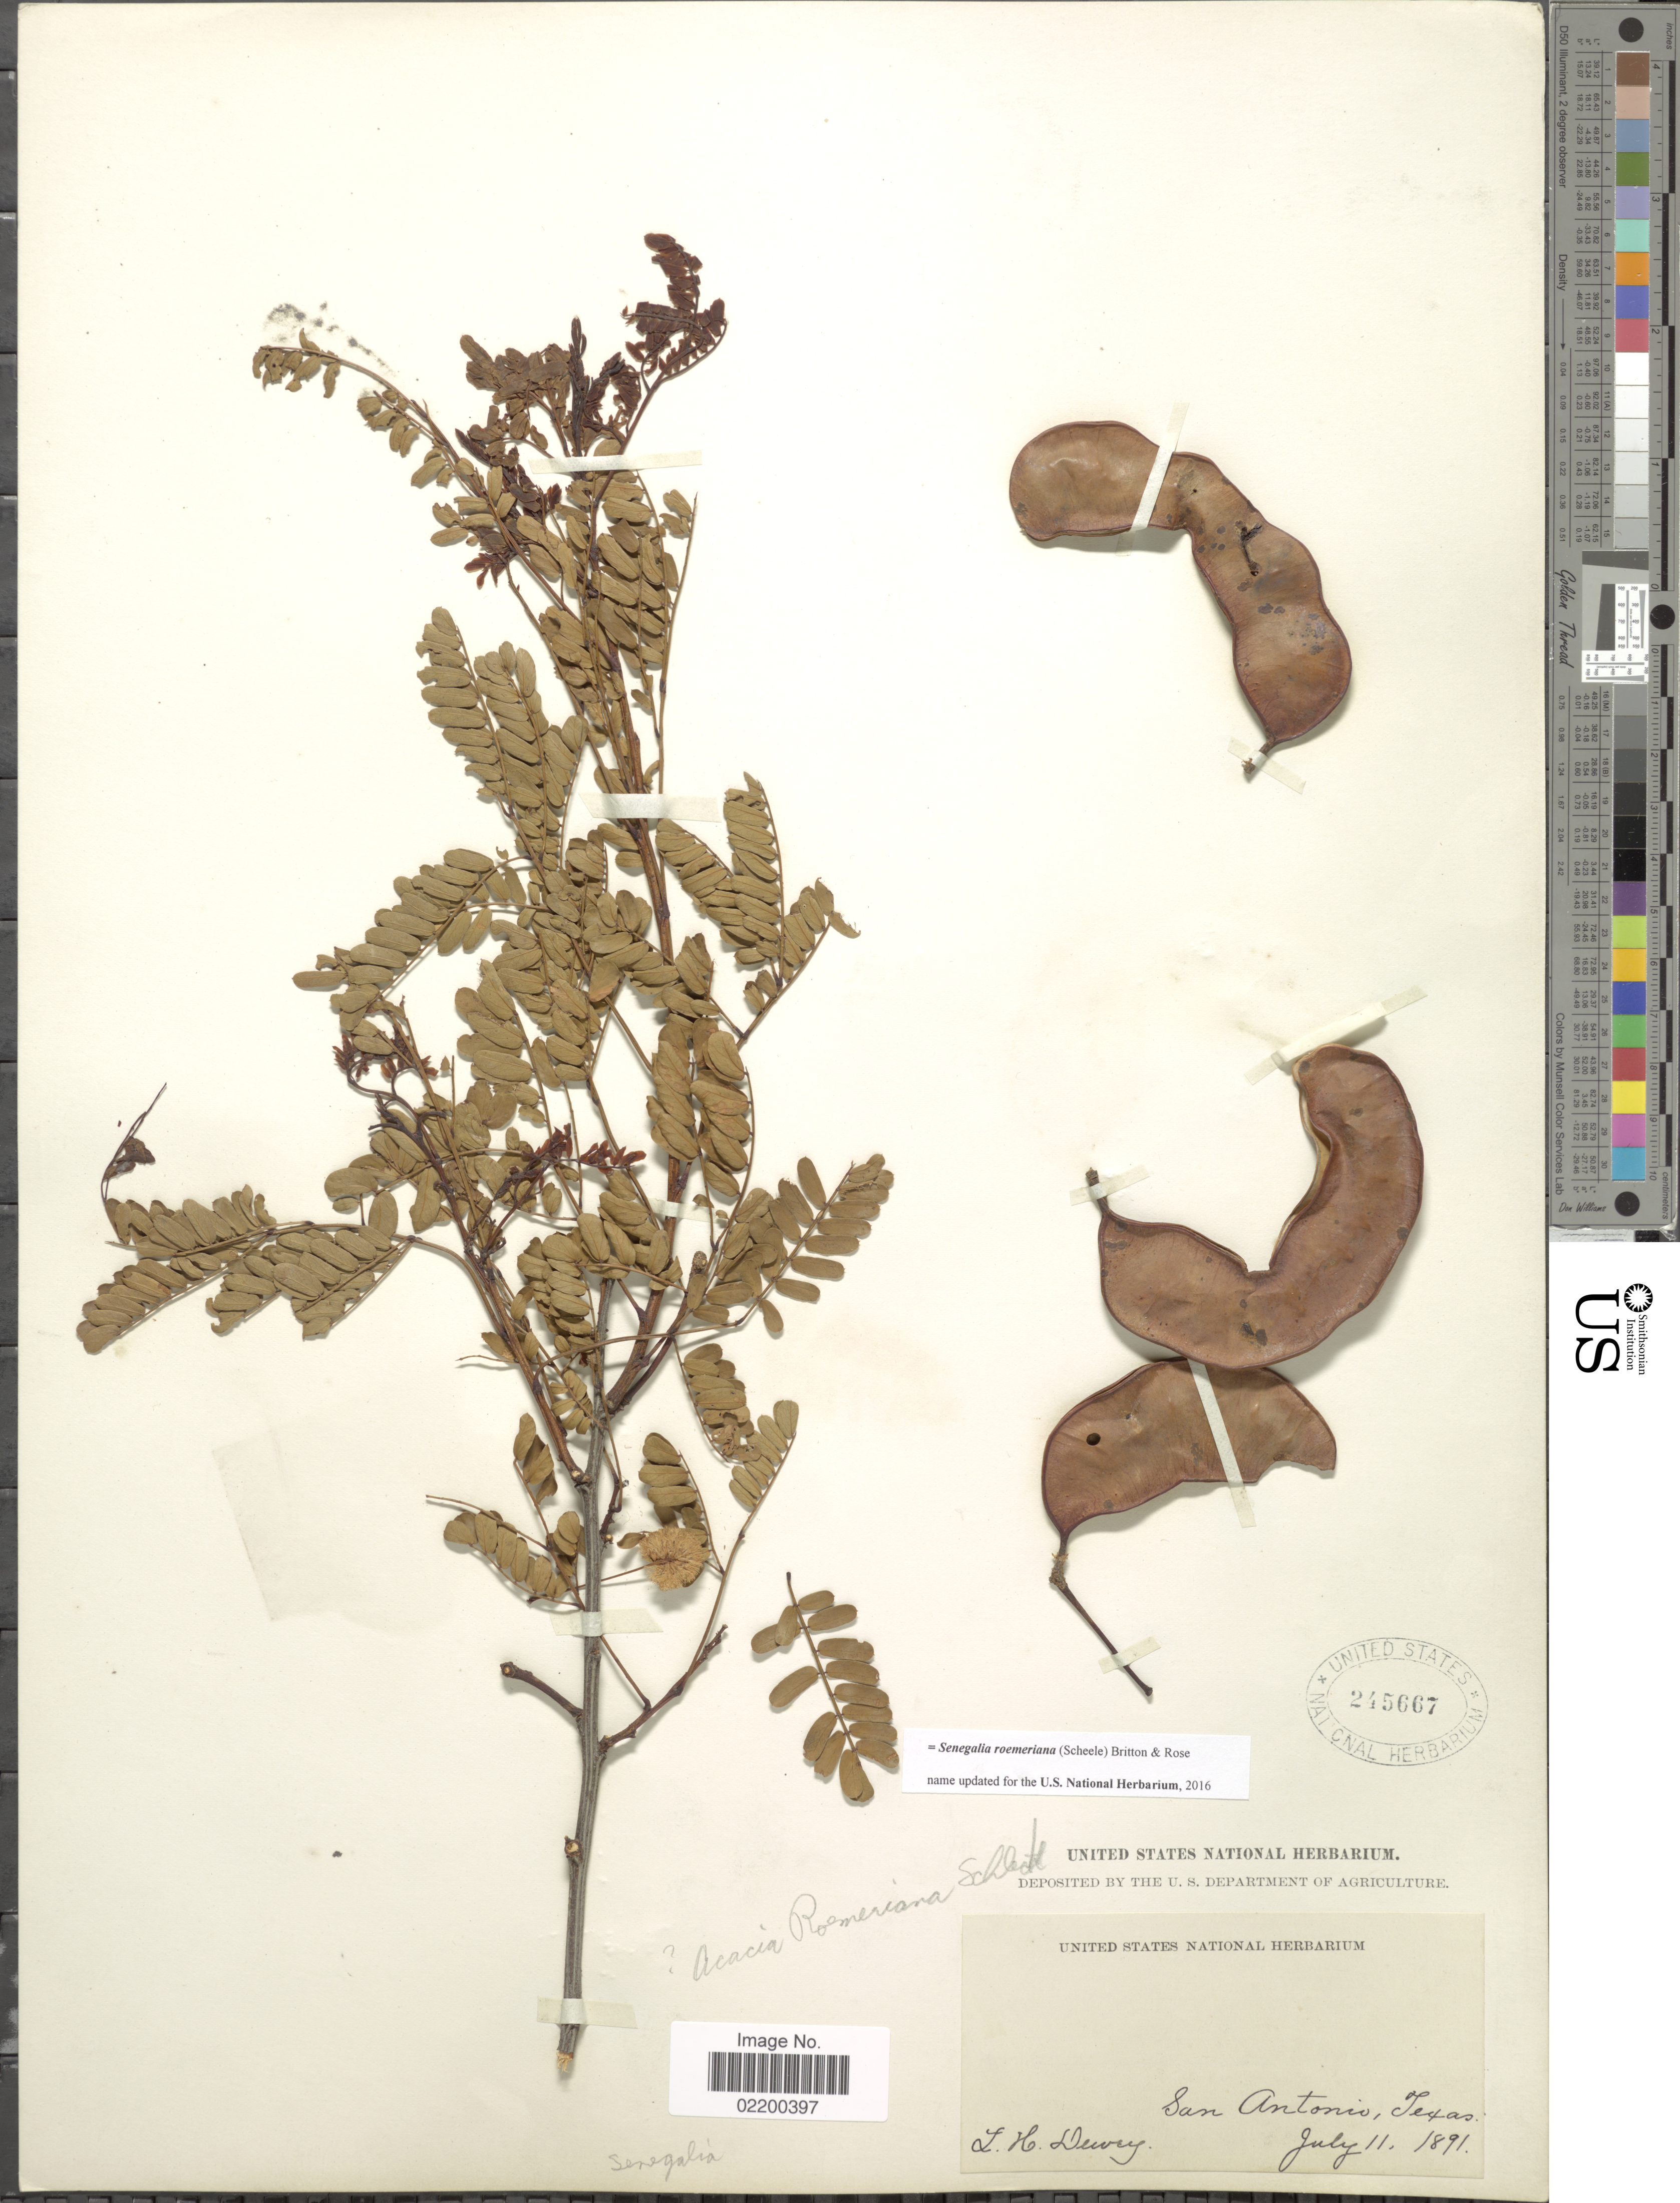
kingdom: Plantae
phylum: Tracheophyta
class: Magnoliopsida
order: Fabales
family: Fabaceae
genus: Senegalia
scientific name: Senegalia roemeriana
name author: (Scheele) Britton & Rose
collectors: L. H. Dewey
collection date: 1891-07-11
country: United States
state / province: Texas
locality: San Antonio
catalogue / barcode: US 245667